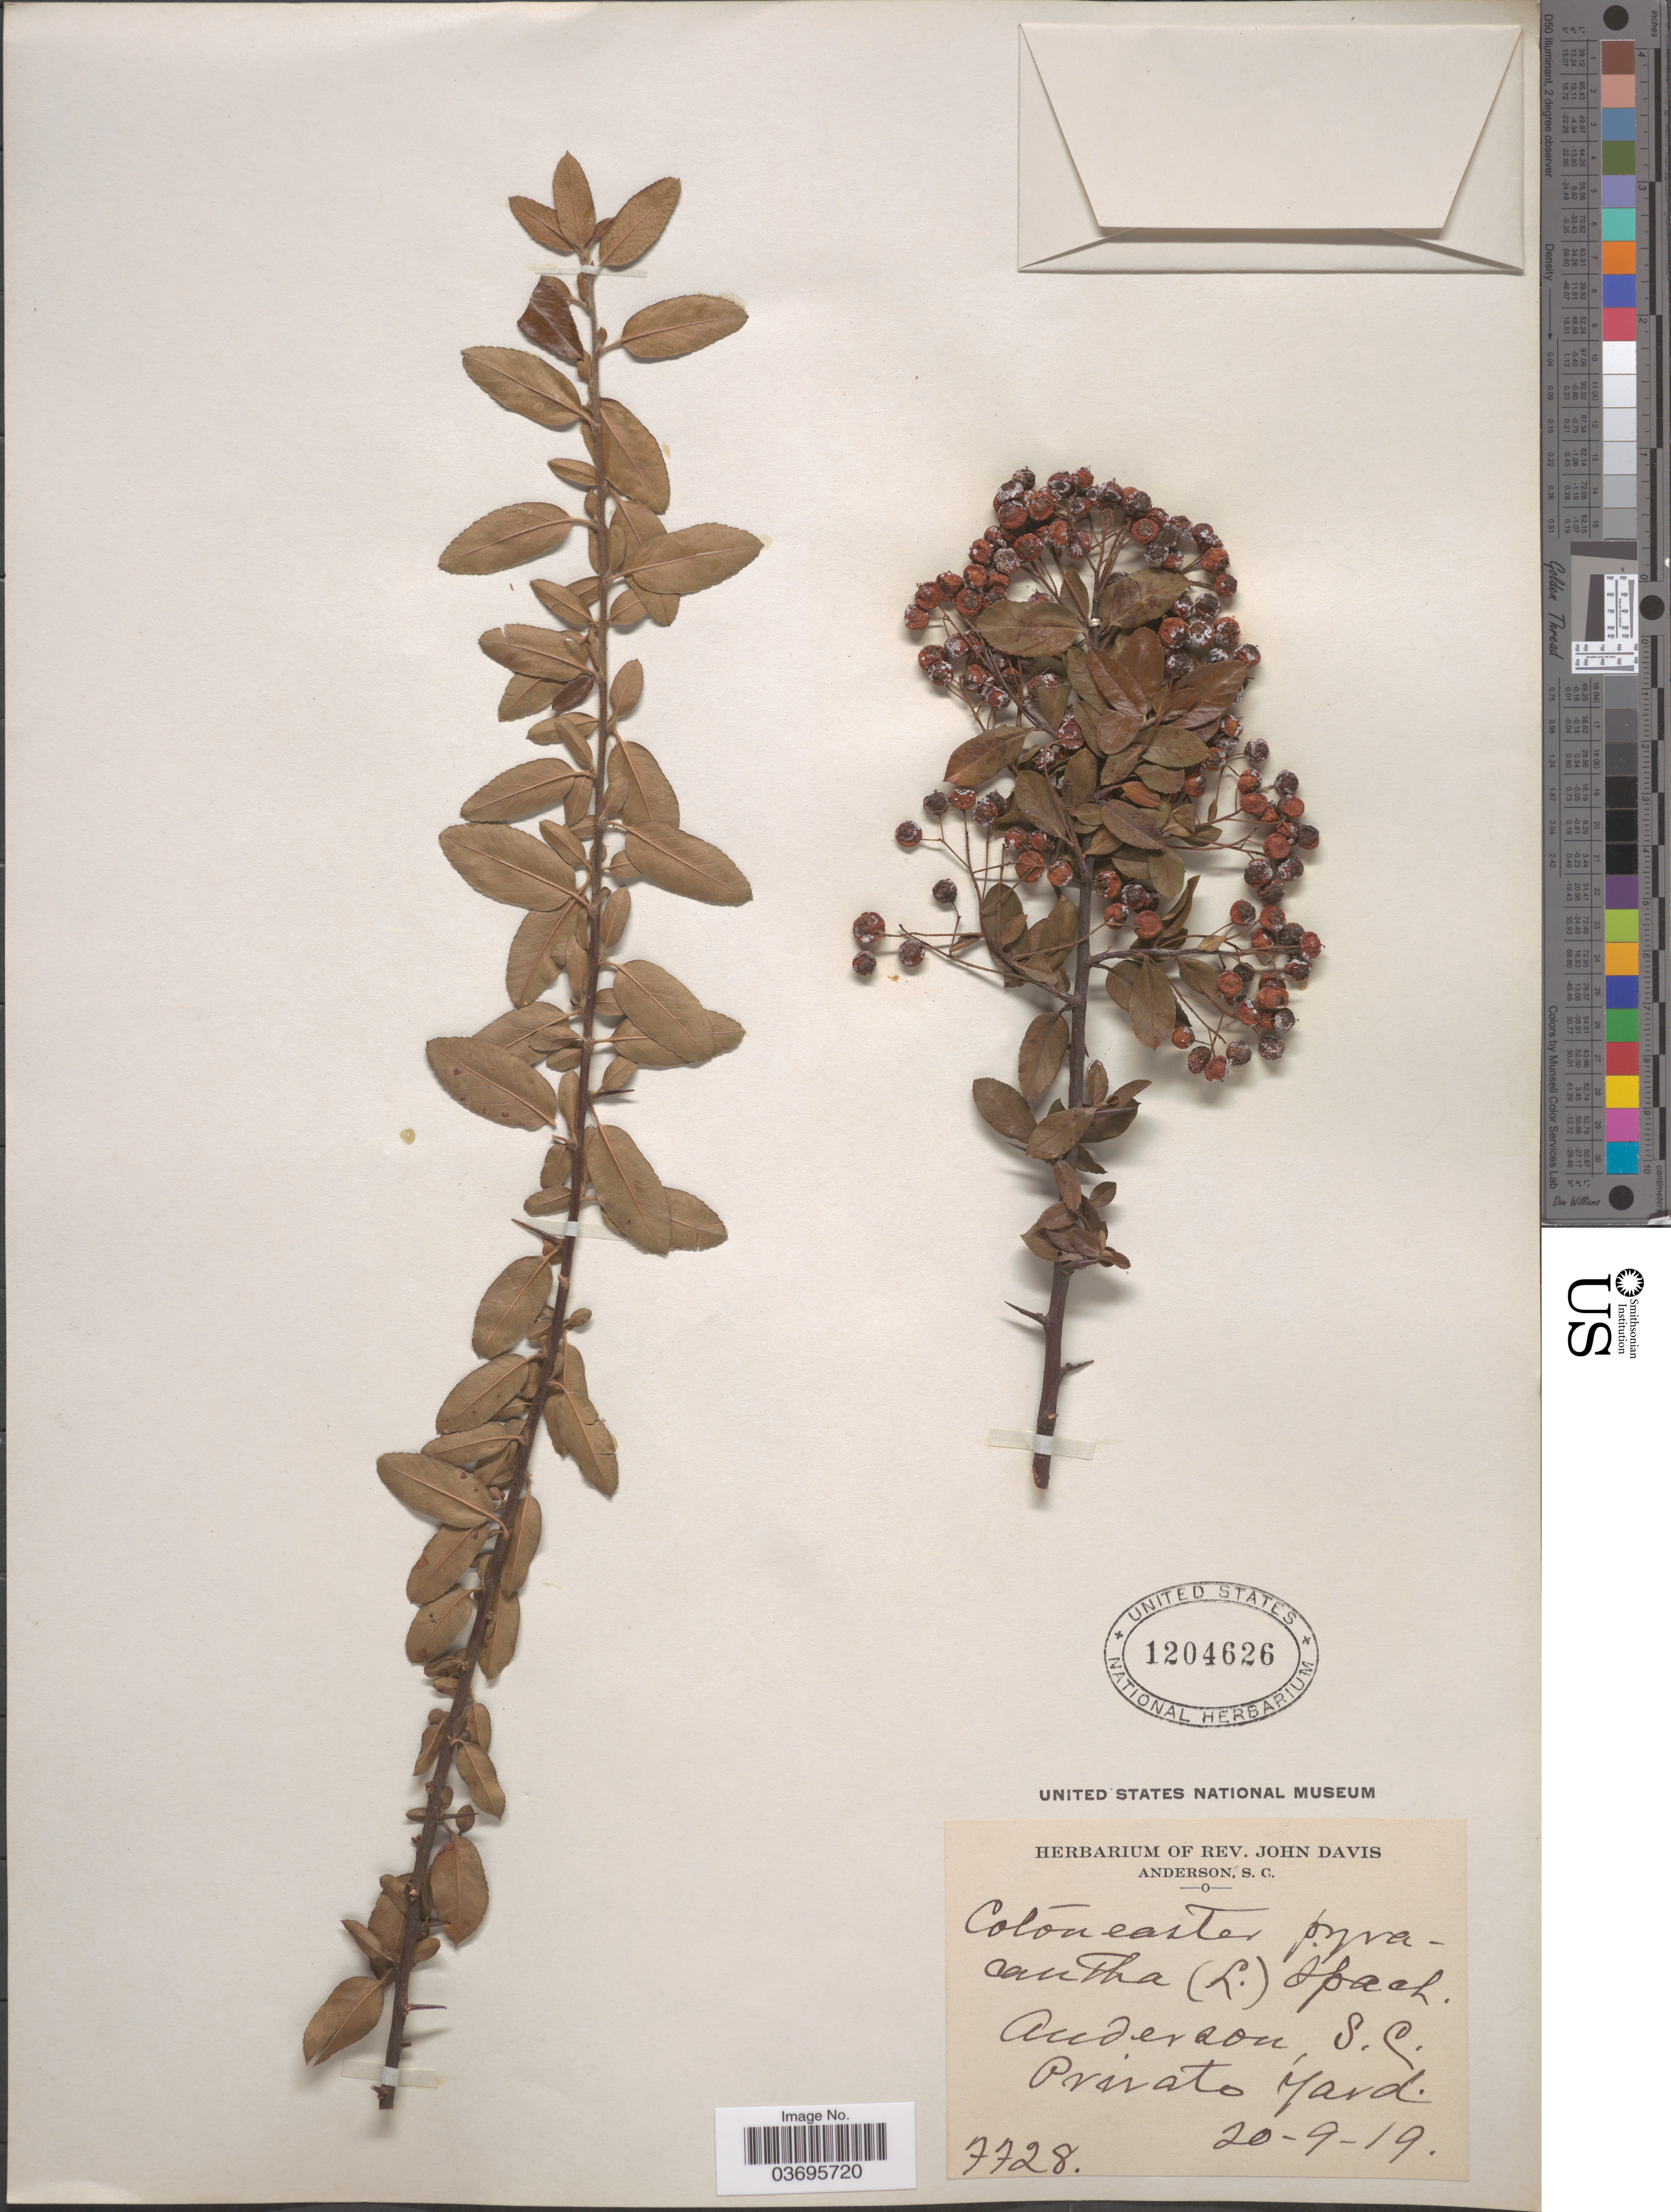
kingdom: Plantae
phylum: Tracheophyta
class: Magnoliopsida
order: Rosales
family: Rosaceae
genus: Pyracantha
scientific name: Pyracantha pyracantha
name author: (L.) Voss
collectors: ex herb. Rev. John Davis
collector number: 7728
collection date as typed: Transcribed d/m/y: 20/9/19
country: United States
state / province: South Carolina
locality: Anderson. Private Yard.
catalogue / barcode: US 1204626